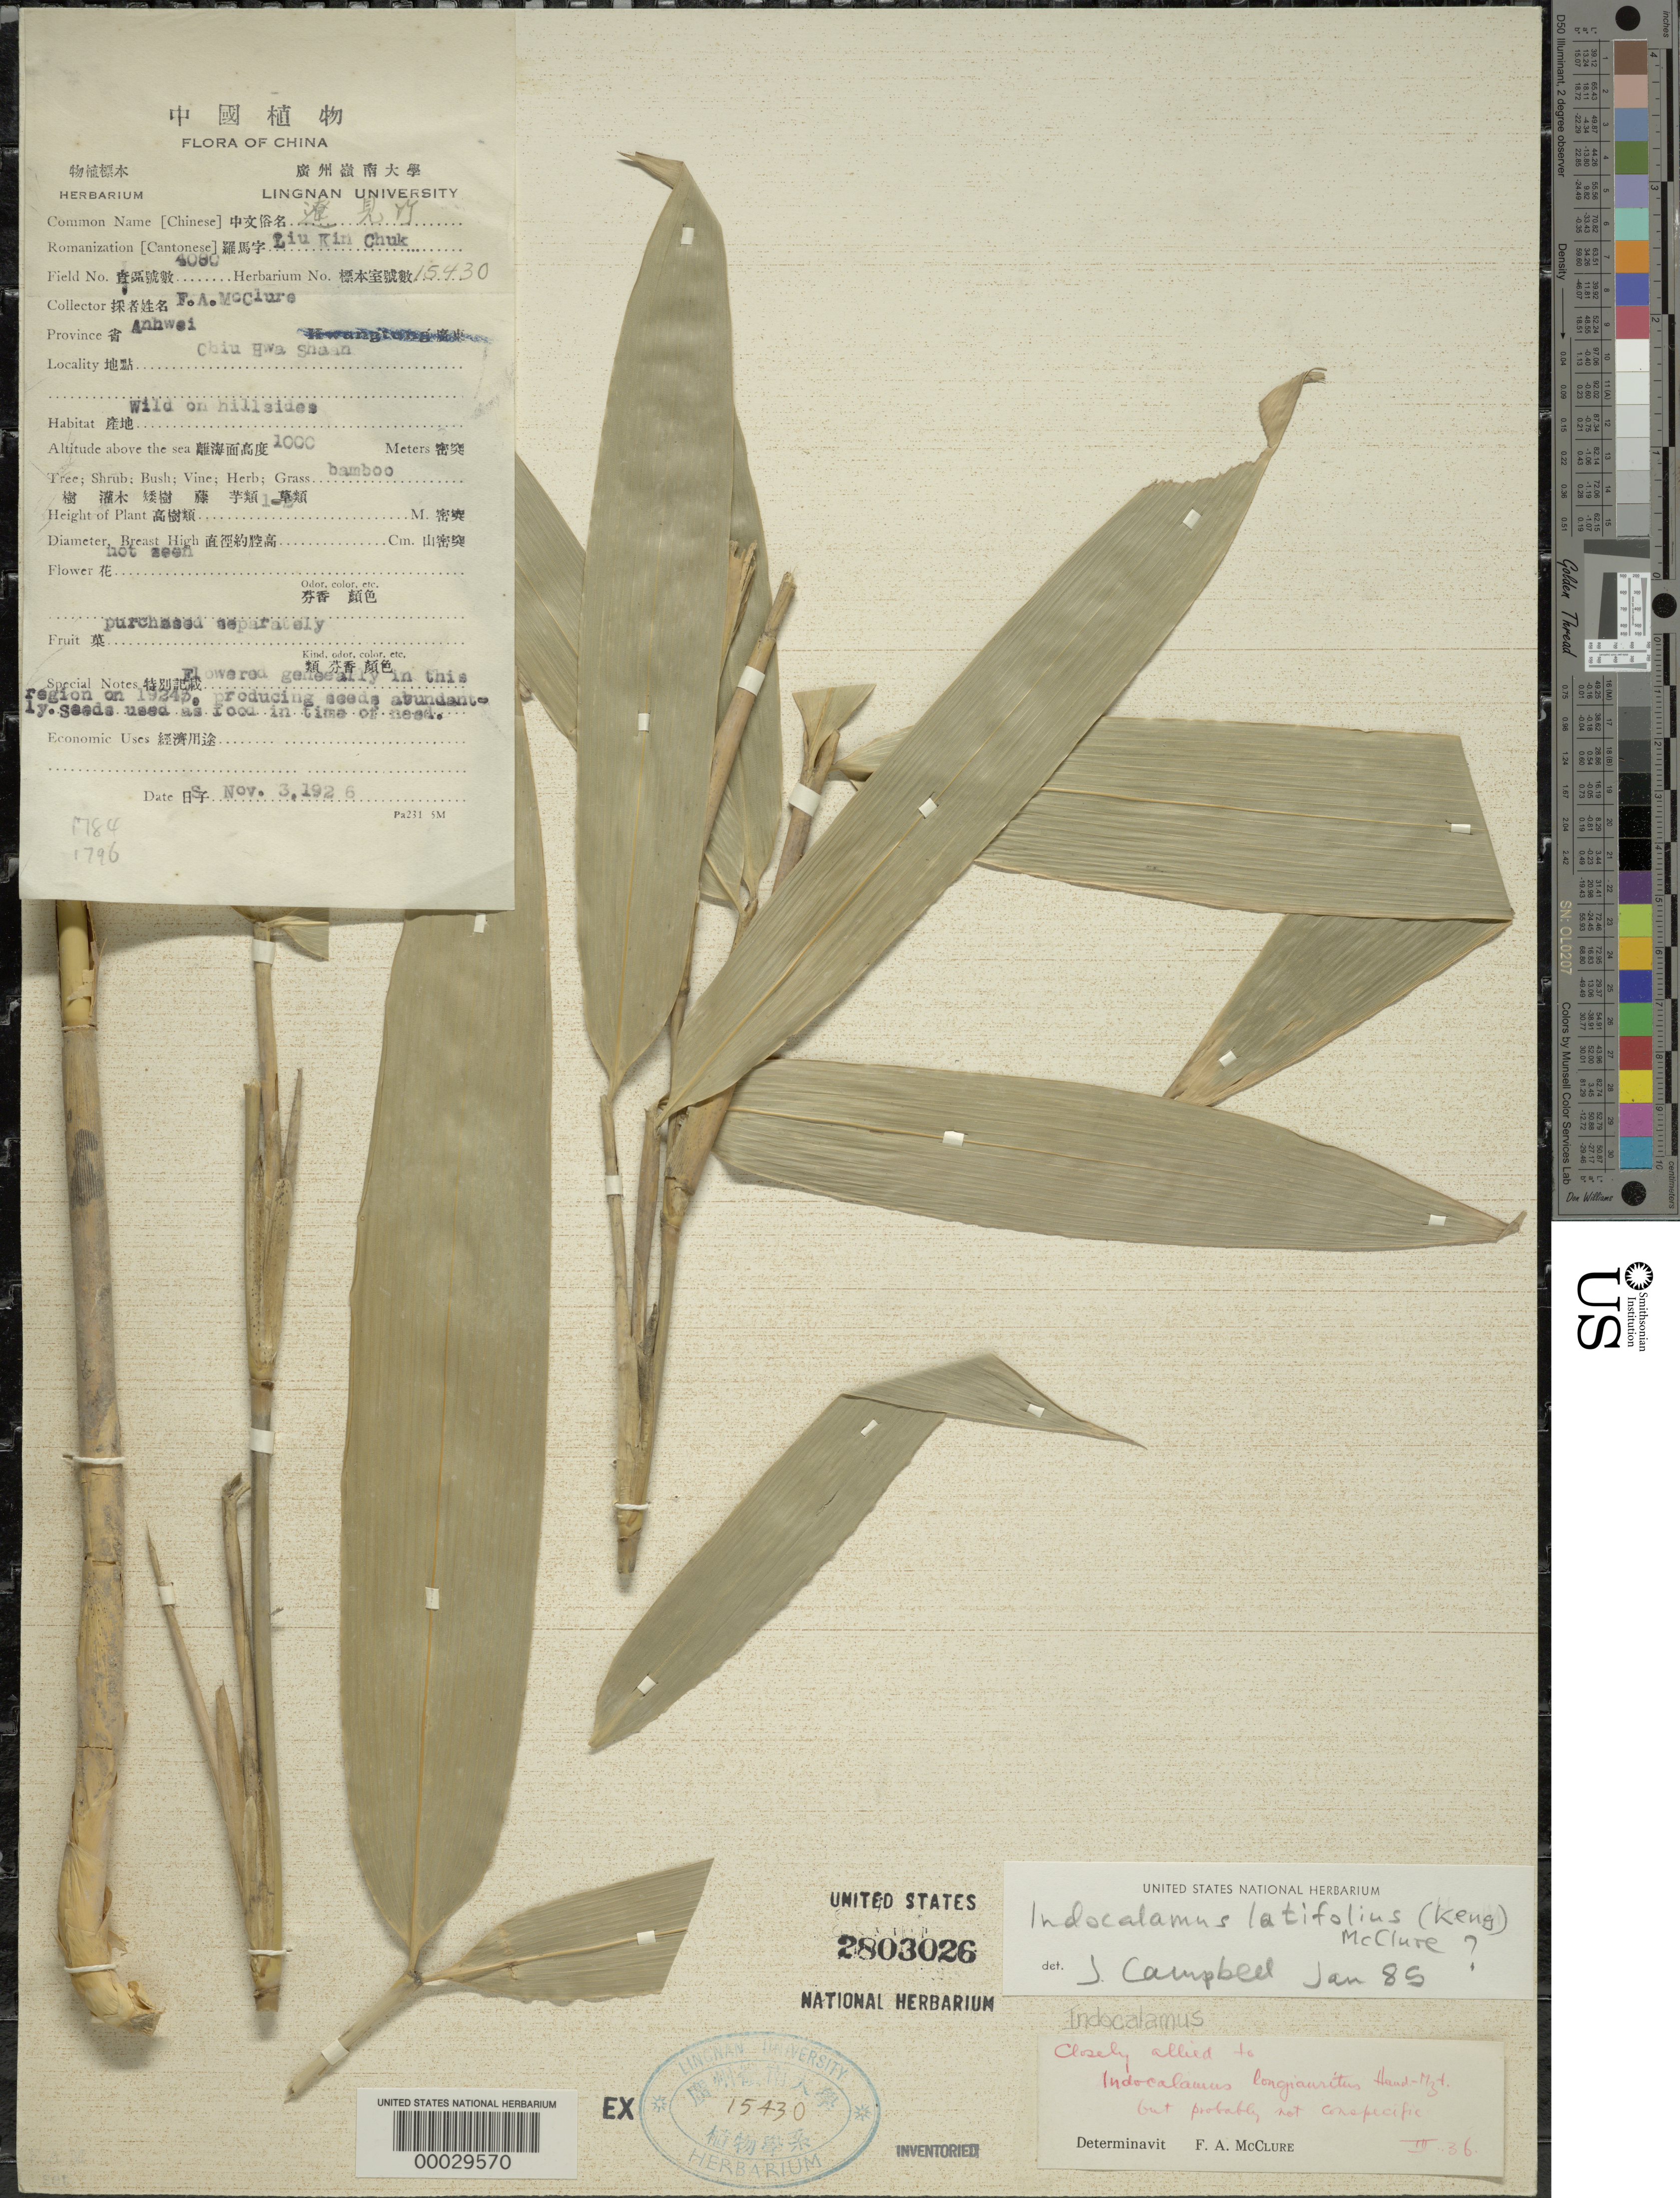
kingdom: Plantae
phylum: Tracheophyta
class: Liliopsida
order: Poales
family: Poaceae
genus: Indocalamus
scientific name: Indocalamus latifolius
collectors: F. A. McClure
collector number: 4090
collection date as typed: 03 Nov 1926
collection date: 1926-11-03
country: China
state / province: Anhui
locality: Chiu hwa shaan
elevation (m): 1000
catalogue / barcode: US 2803026